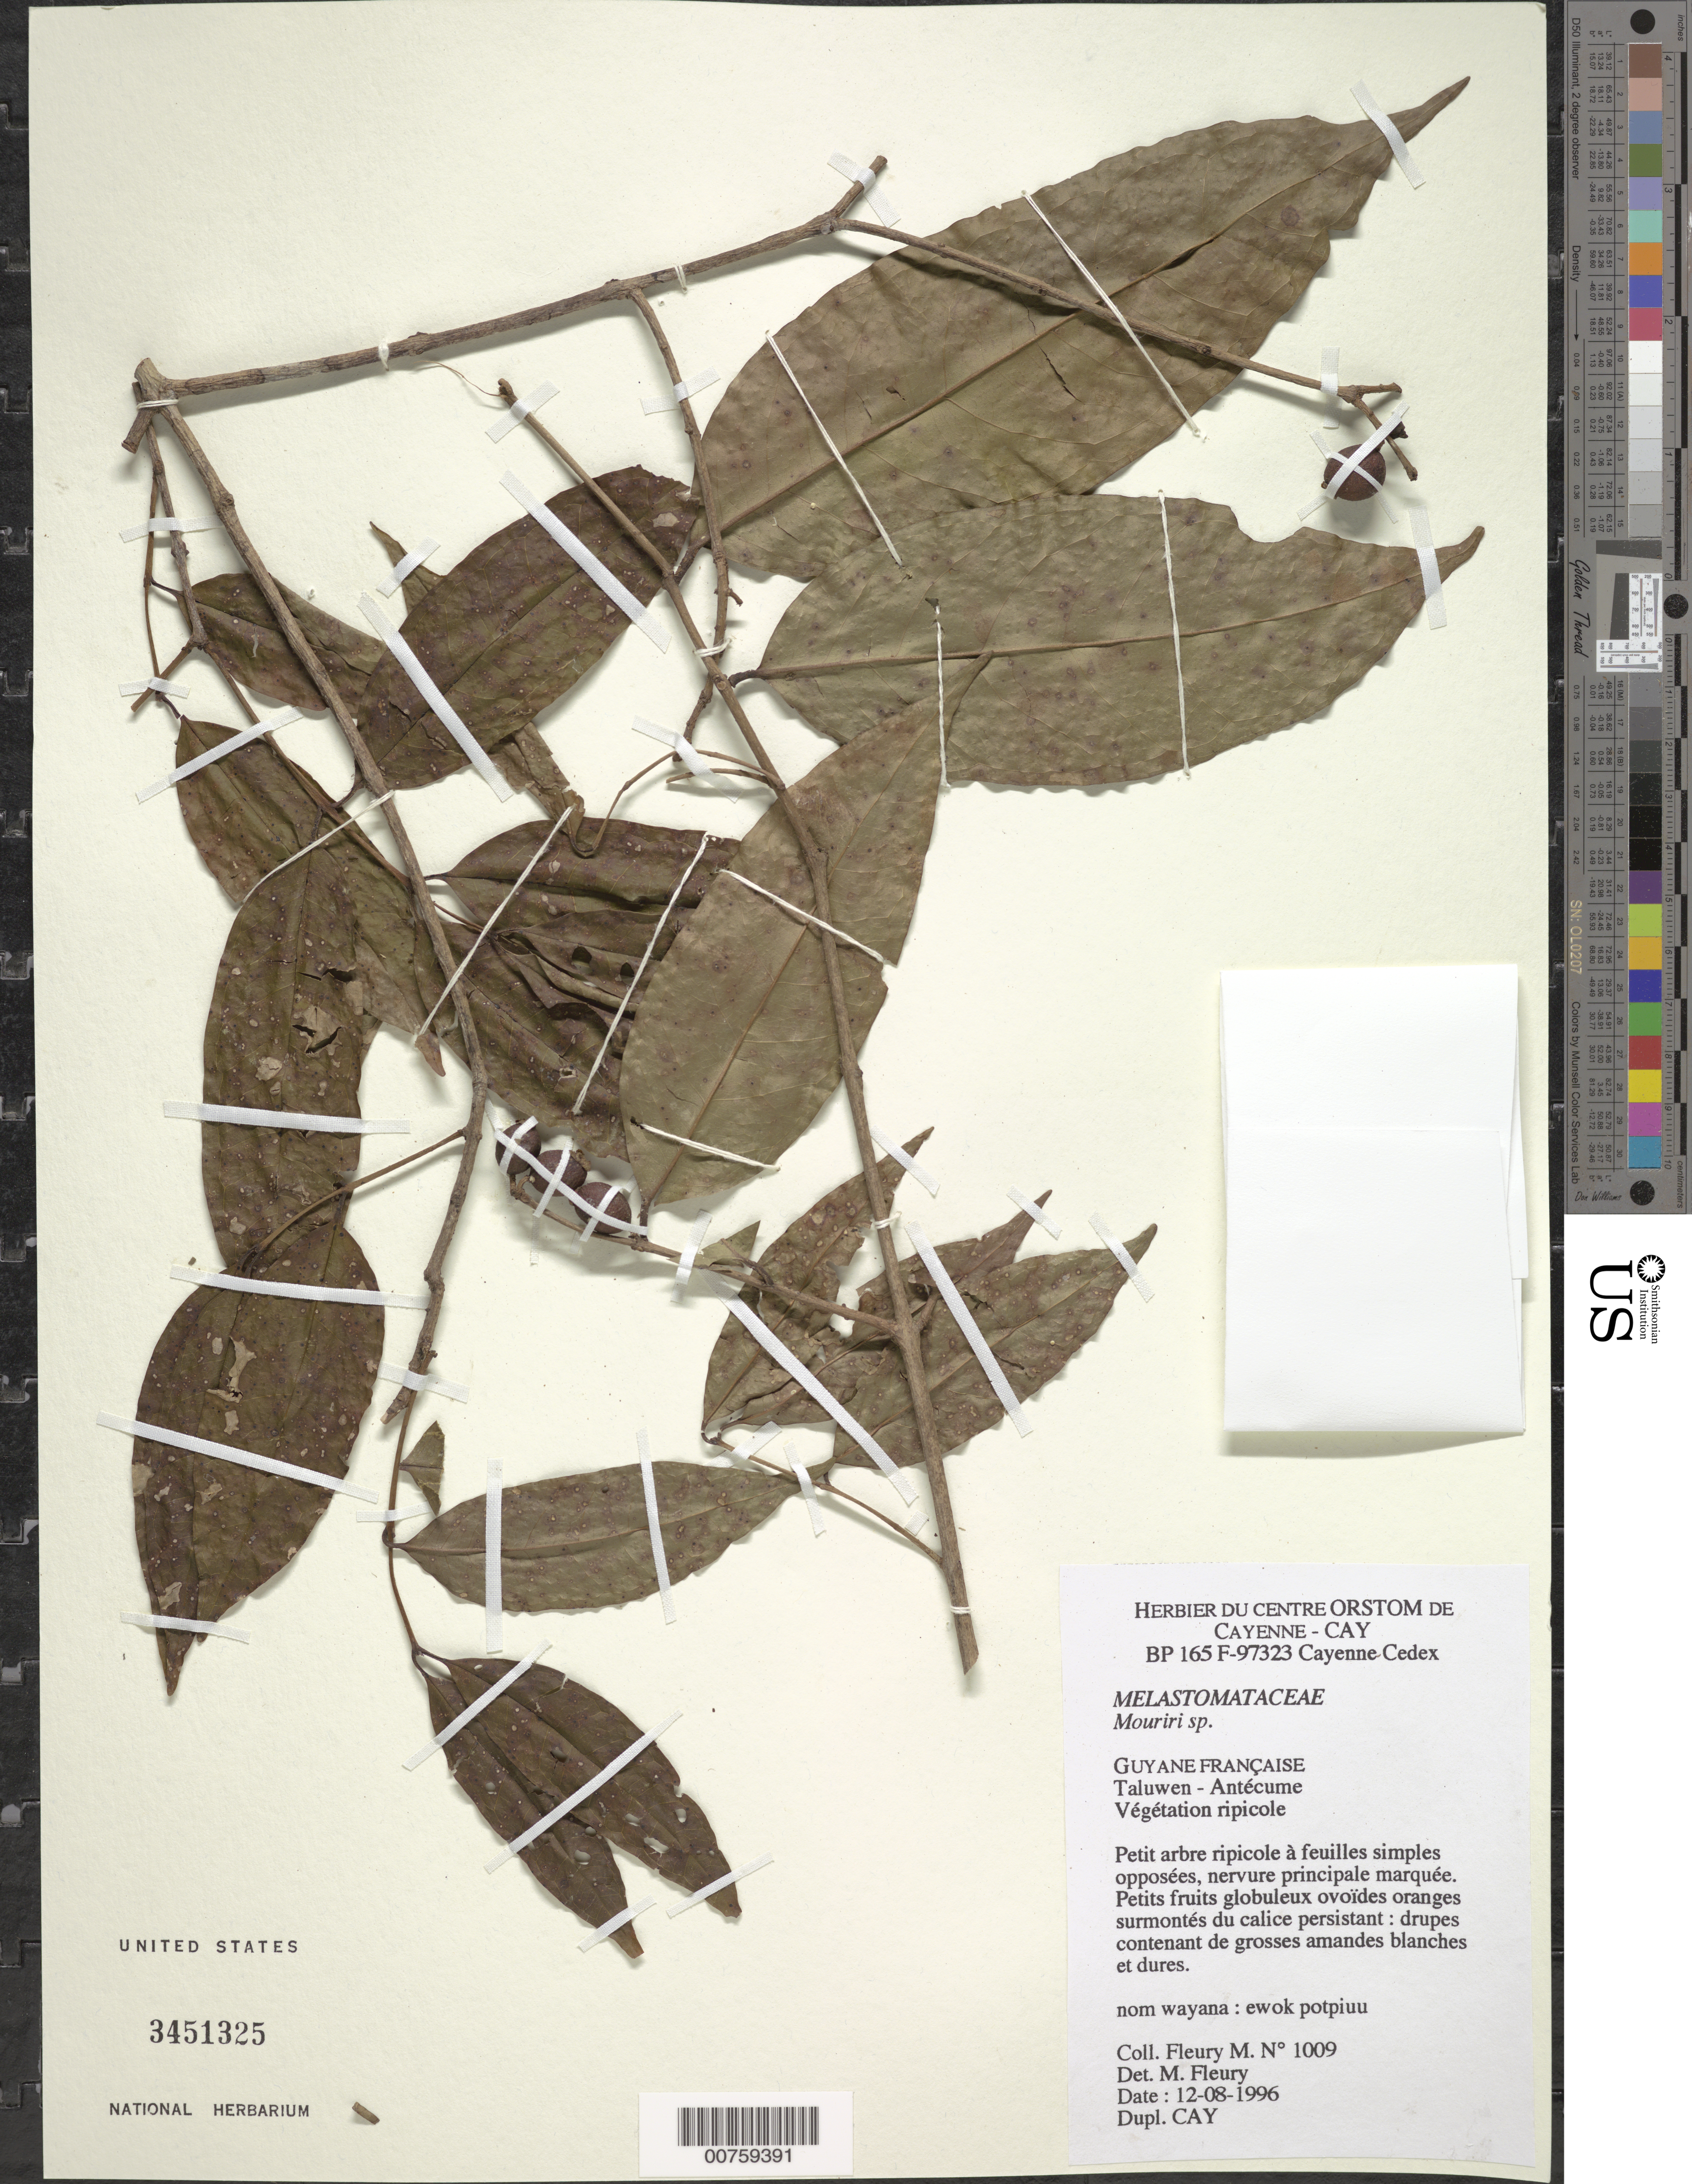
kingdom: Plantae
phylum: Tracheophyta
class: Magnoliopsida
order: Myrtales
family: Melastomataceae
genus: Mouriri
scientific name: Mouriri sp.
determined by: Michelangeli, F. A.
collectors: M. Fleury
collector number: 1009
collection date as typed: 12-Aug-96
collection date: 1996-08-12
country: French Guiana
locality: Taluwen, Antécume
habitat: Riparian vegetation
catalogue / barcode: US 3451325